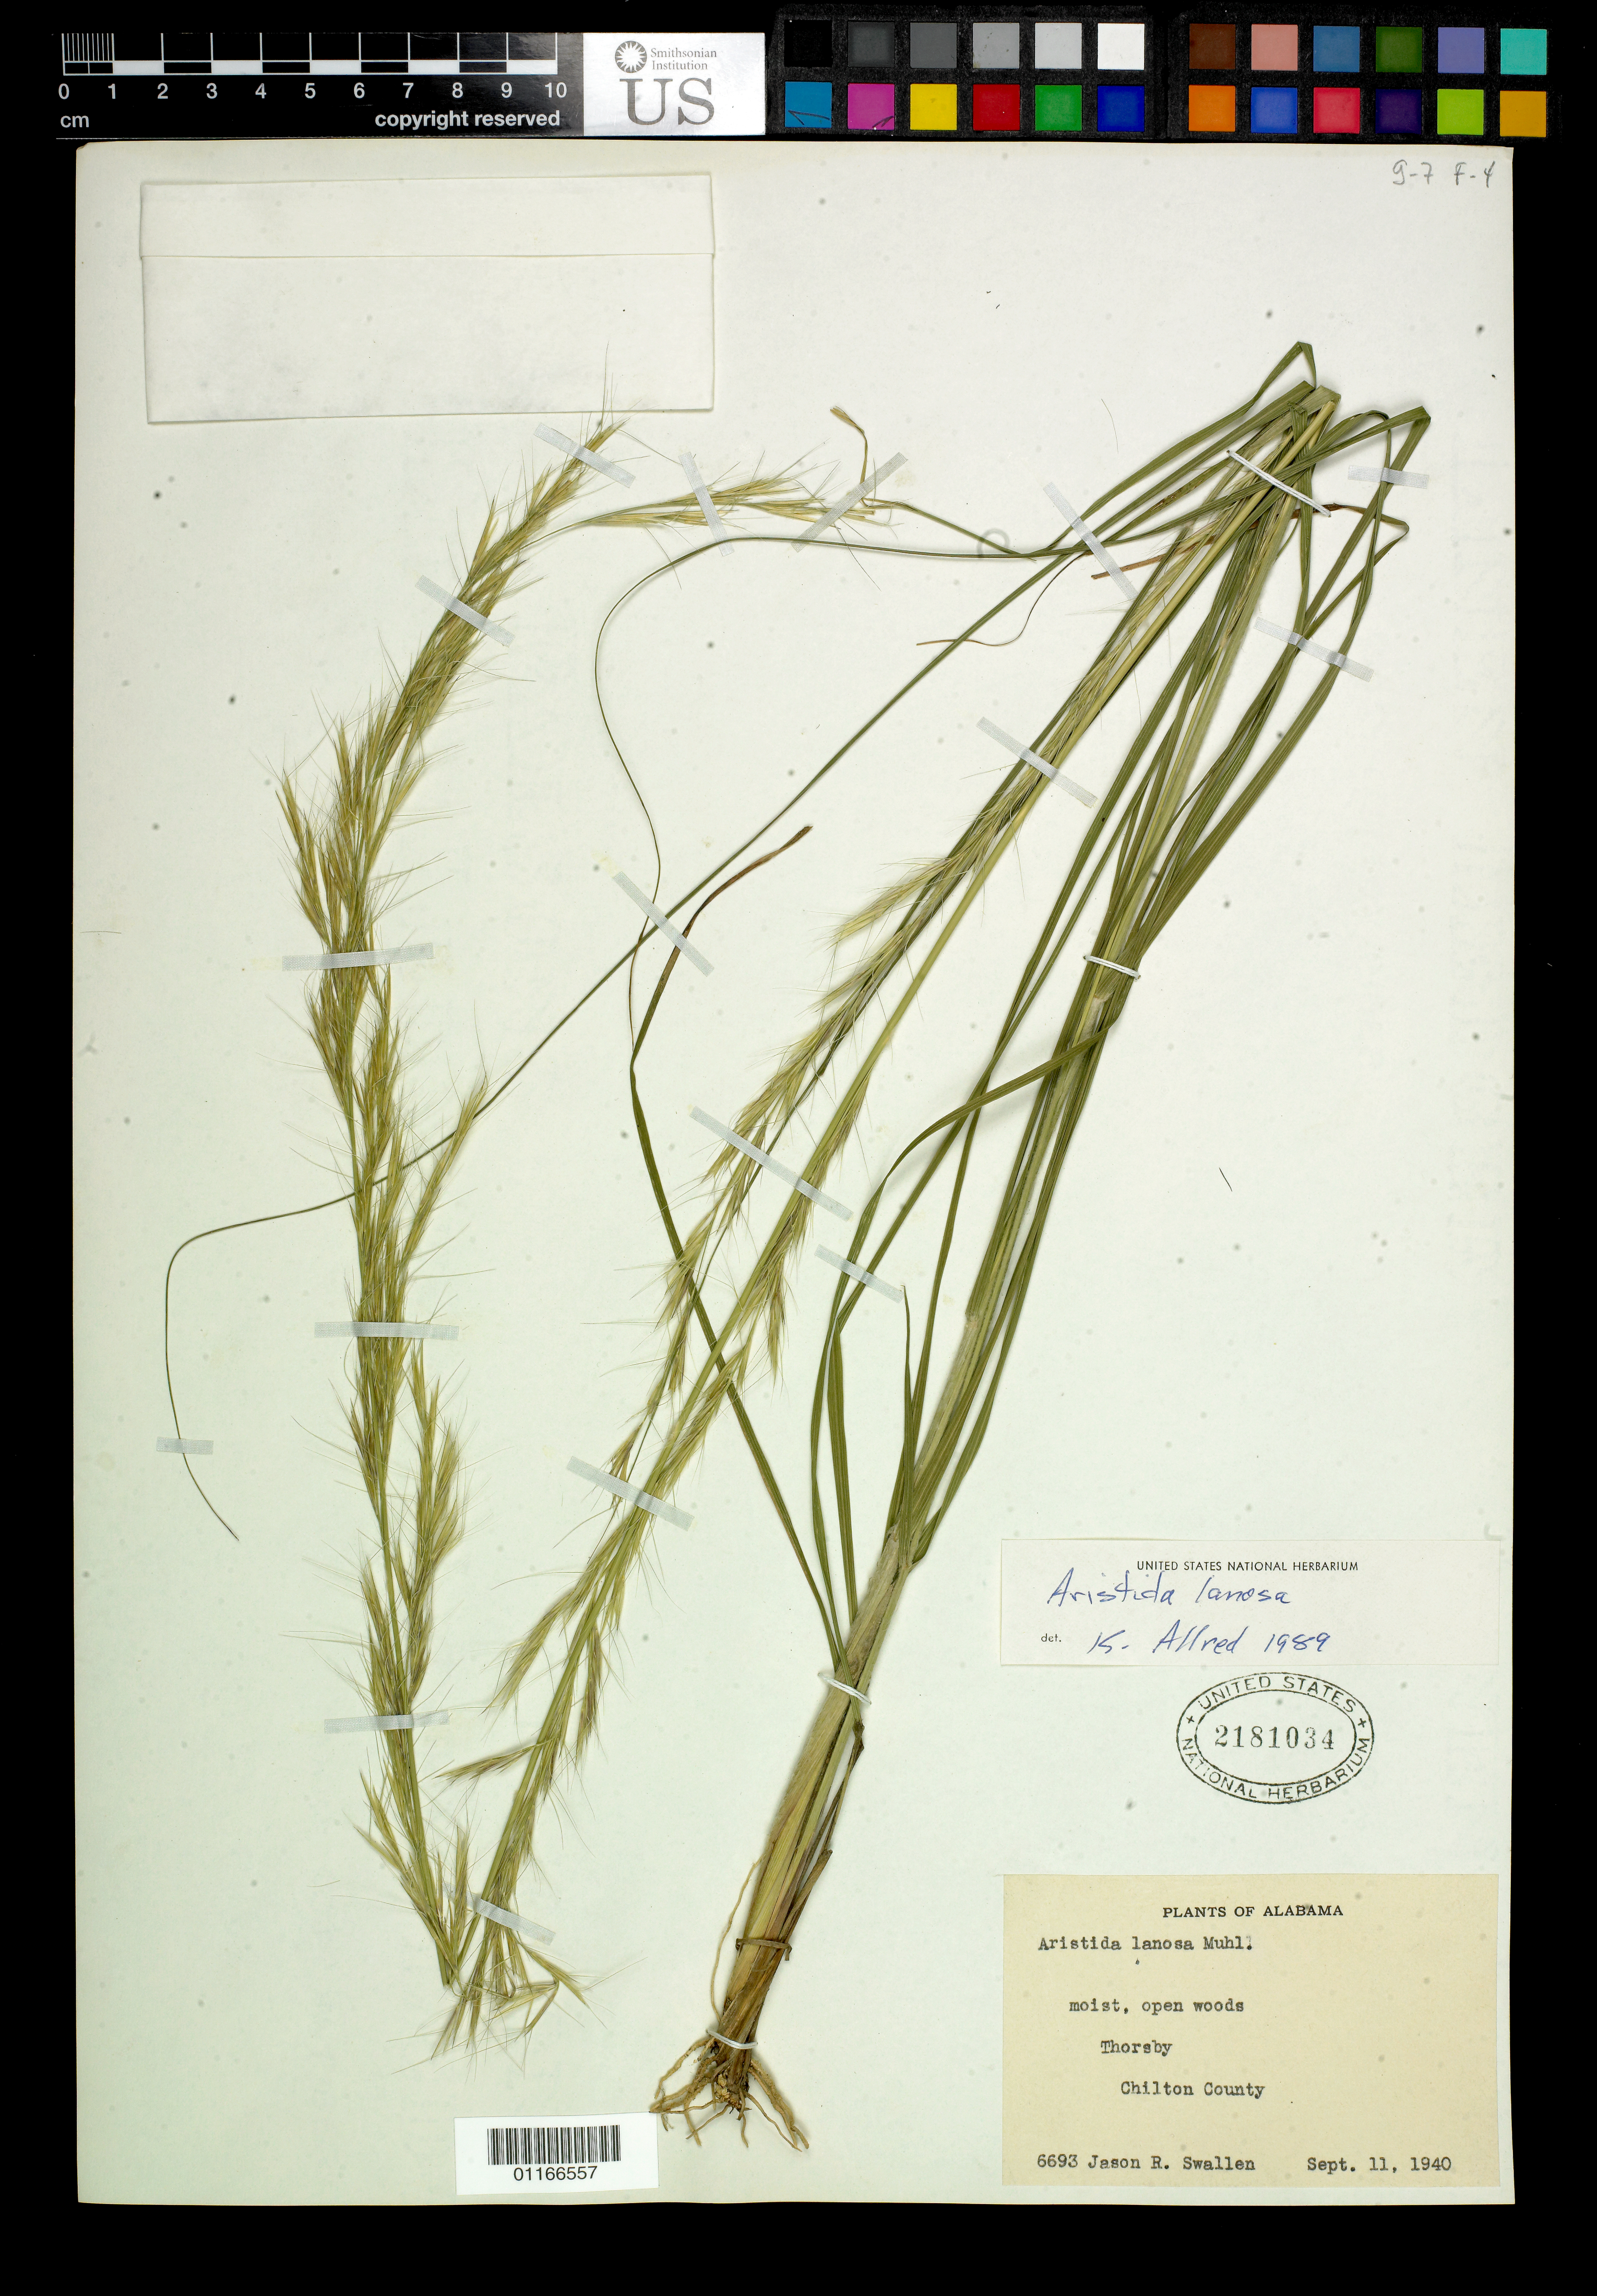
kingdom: Plantae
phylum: Tracheophyta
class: Liliopsida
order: Poales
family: Poaceae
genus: Aristida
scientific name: Aristida lanosa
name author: Muhl.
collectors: J. R. Swallen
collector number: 6693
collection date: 1940-09-11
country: United States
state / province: Alabama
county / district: Chilton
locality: Thorsby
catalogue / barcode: US 2181034